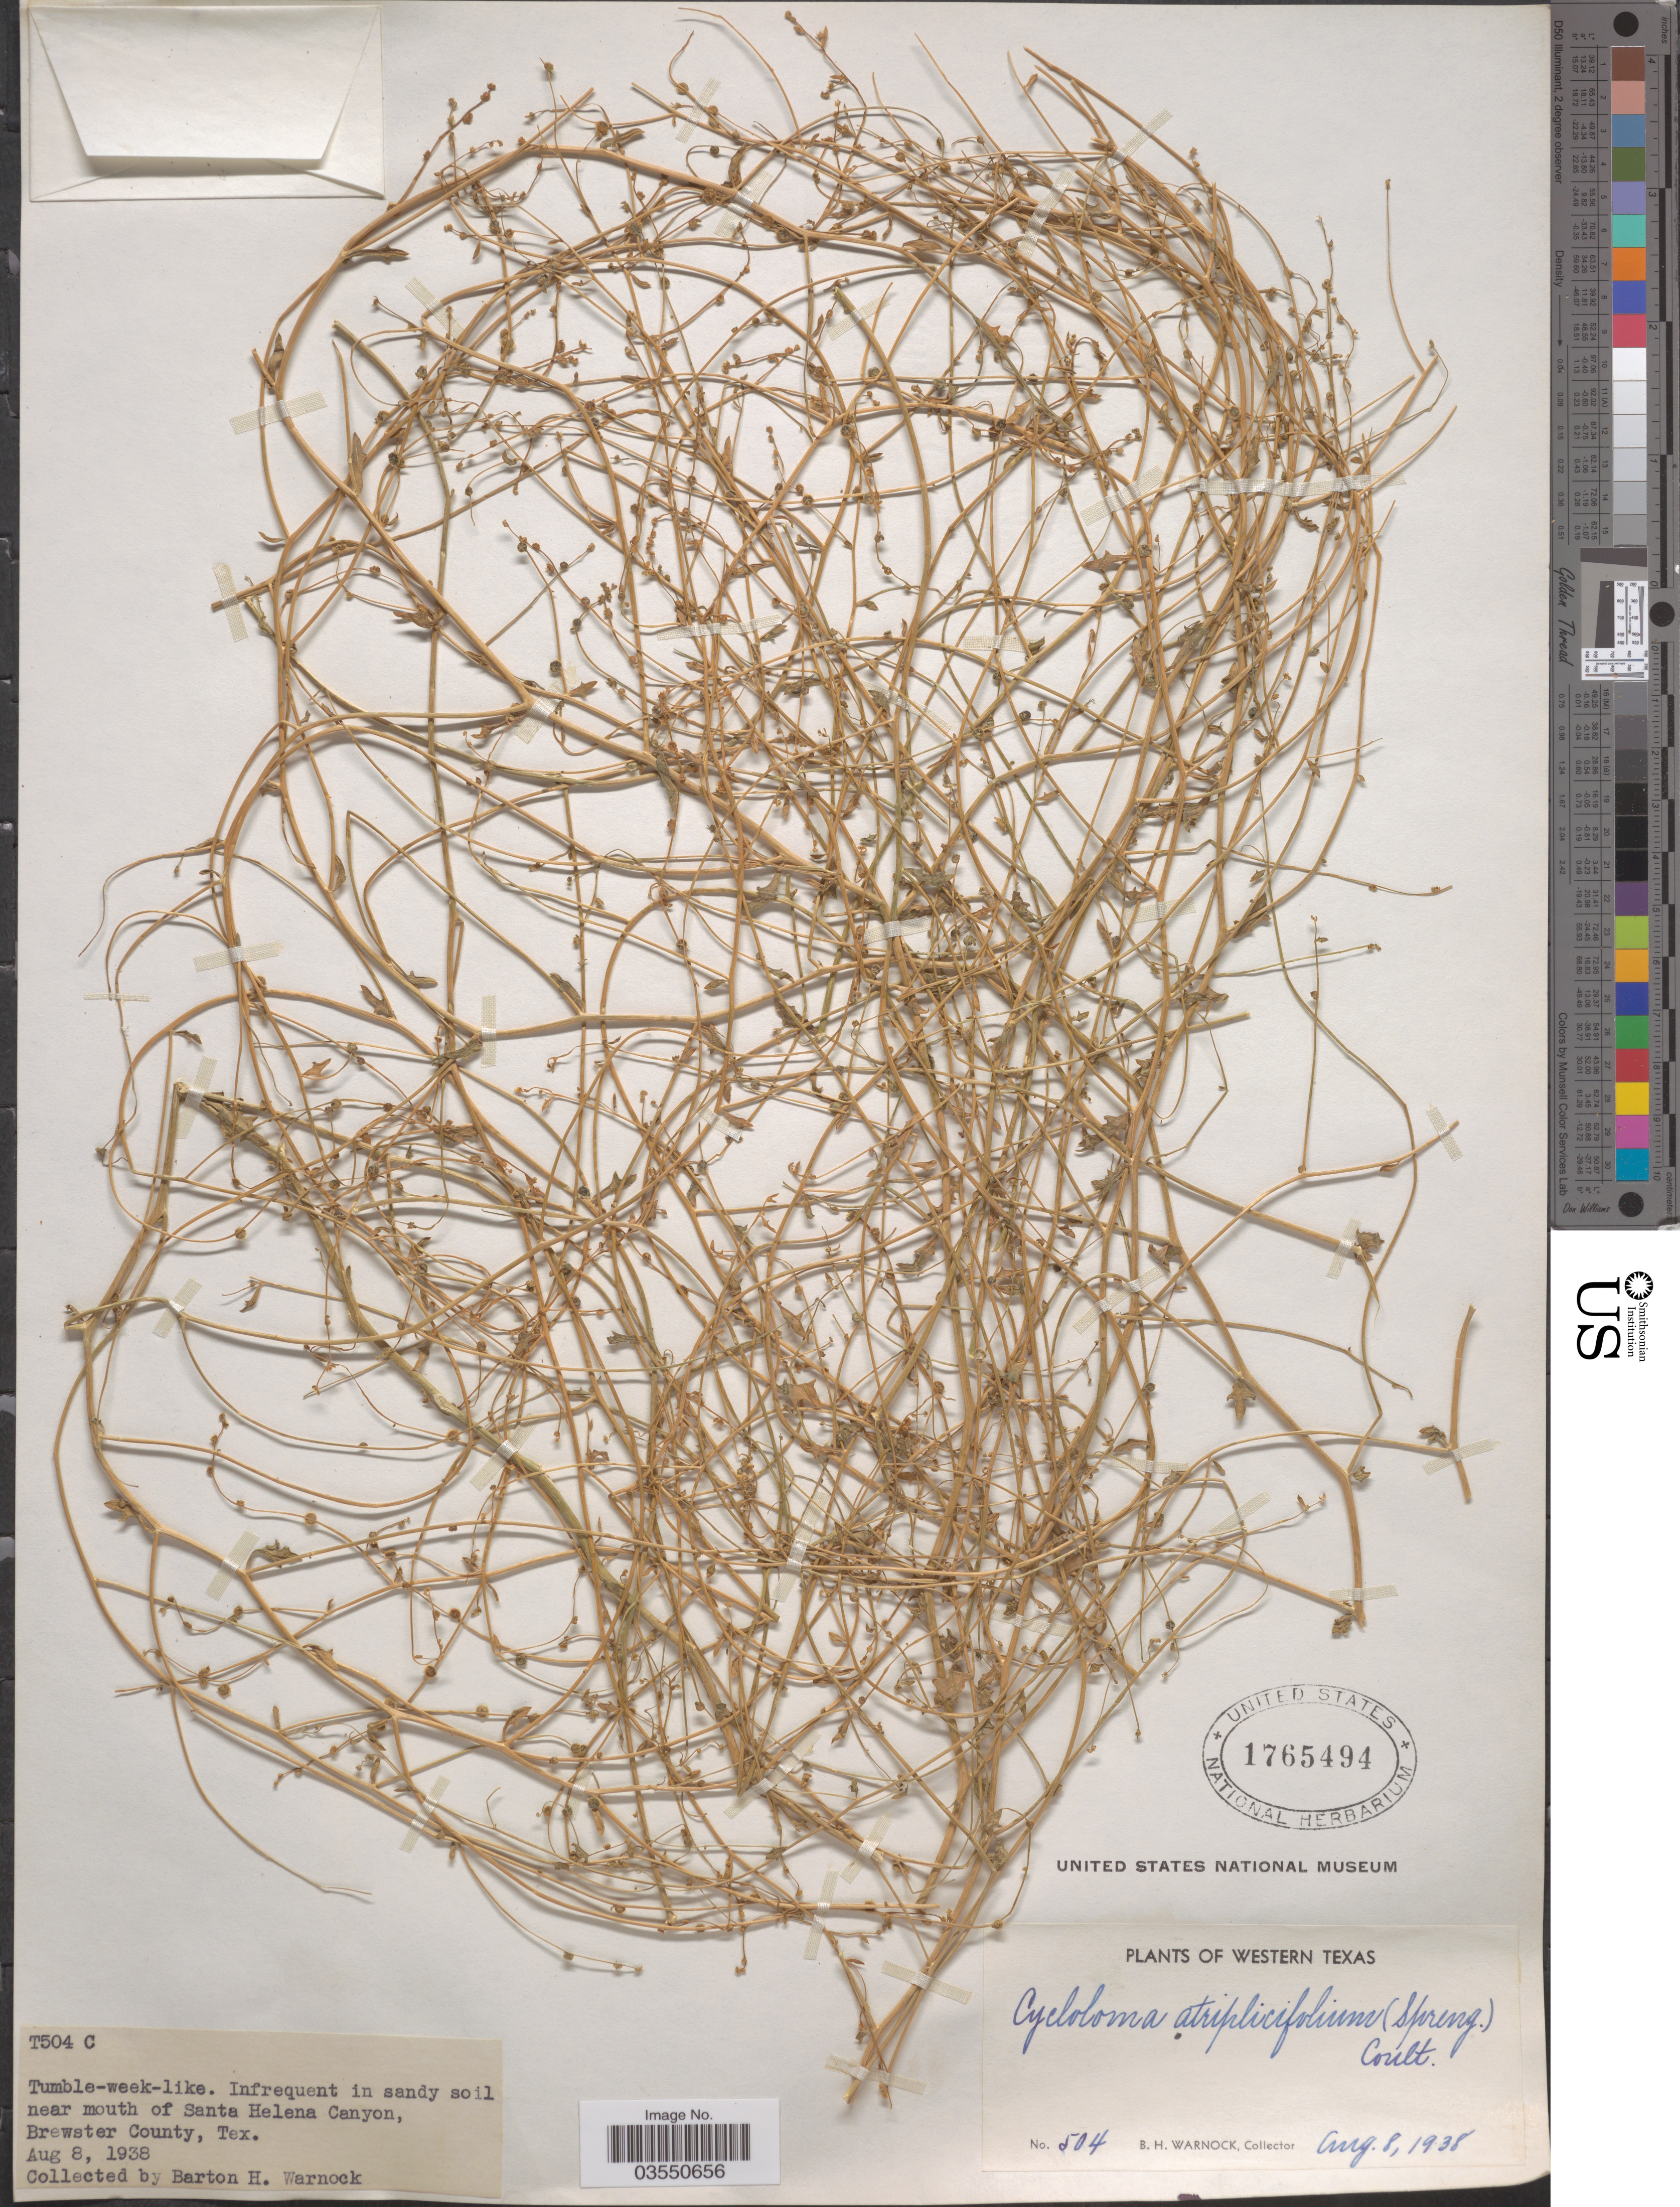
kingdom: Plantae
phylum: Tracheophyta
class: Magnoliopsida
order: Caryophyllales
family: Amaranthaceae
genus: Dysphania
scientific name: Dysphania atriplicifolia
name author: (Spreng.) G. Kadereit et al.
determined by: U.S. National Herbarium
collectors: B. H. Warnock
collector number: T504 C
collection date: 1938-08-08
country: United States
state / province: Texas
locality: Near mouth of Santa Helena Canyon, Brewster County.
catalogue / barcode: US 1765494